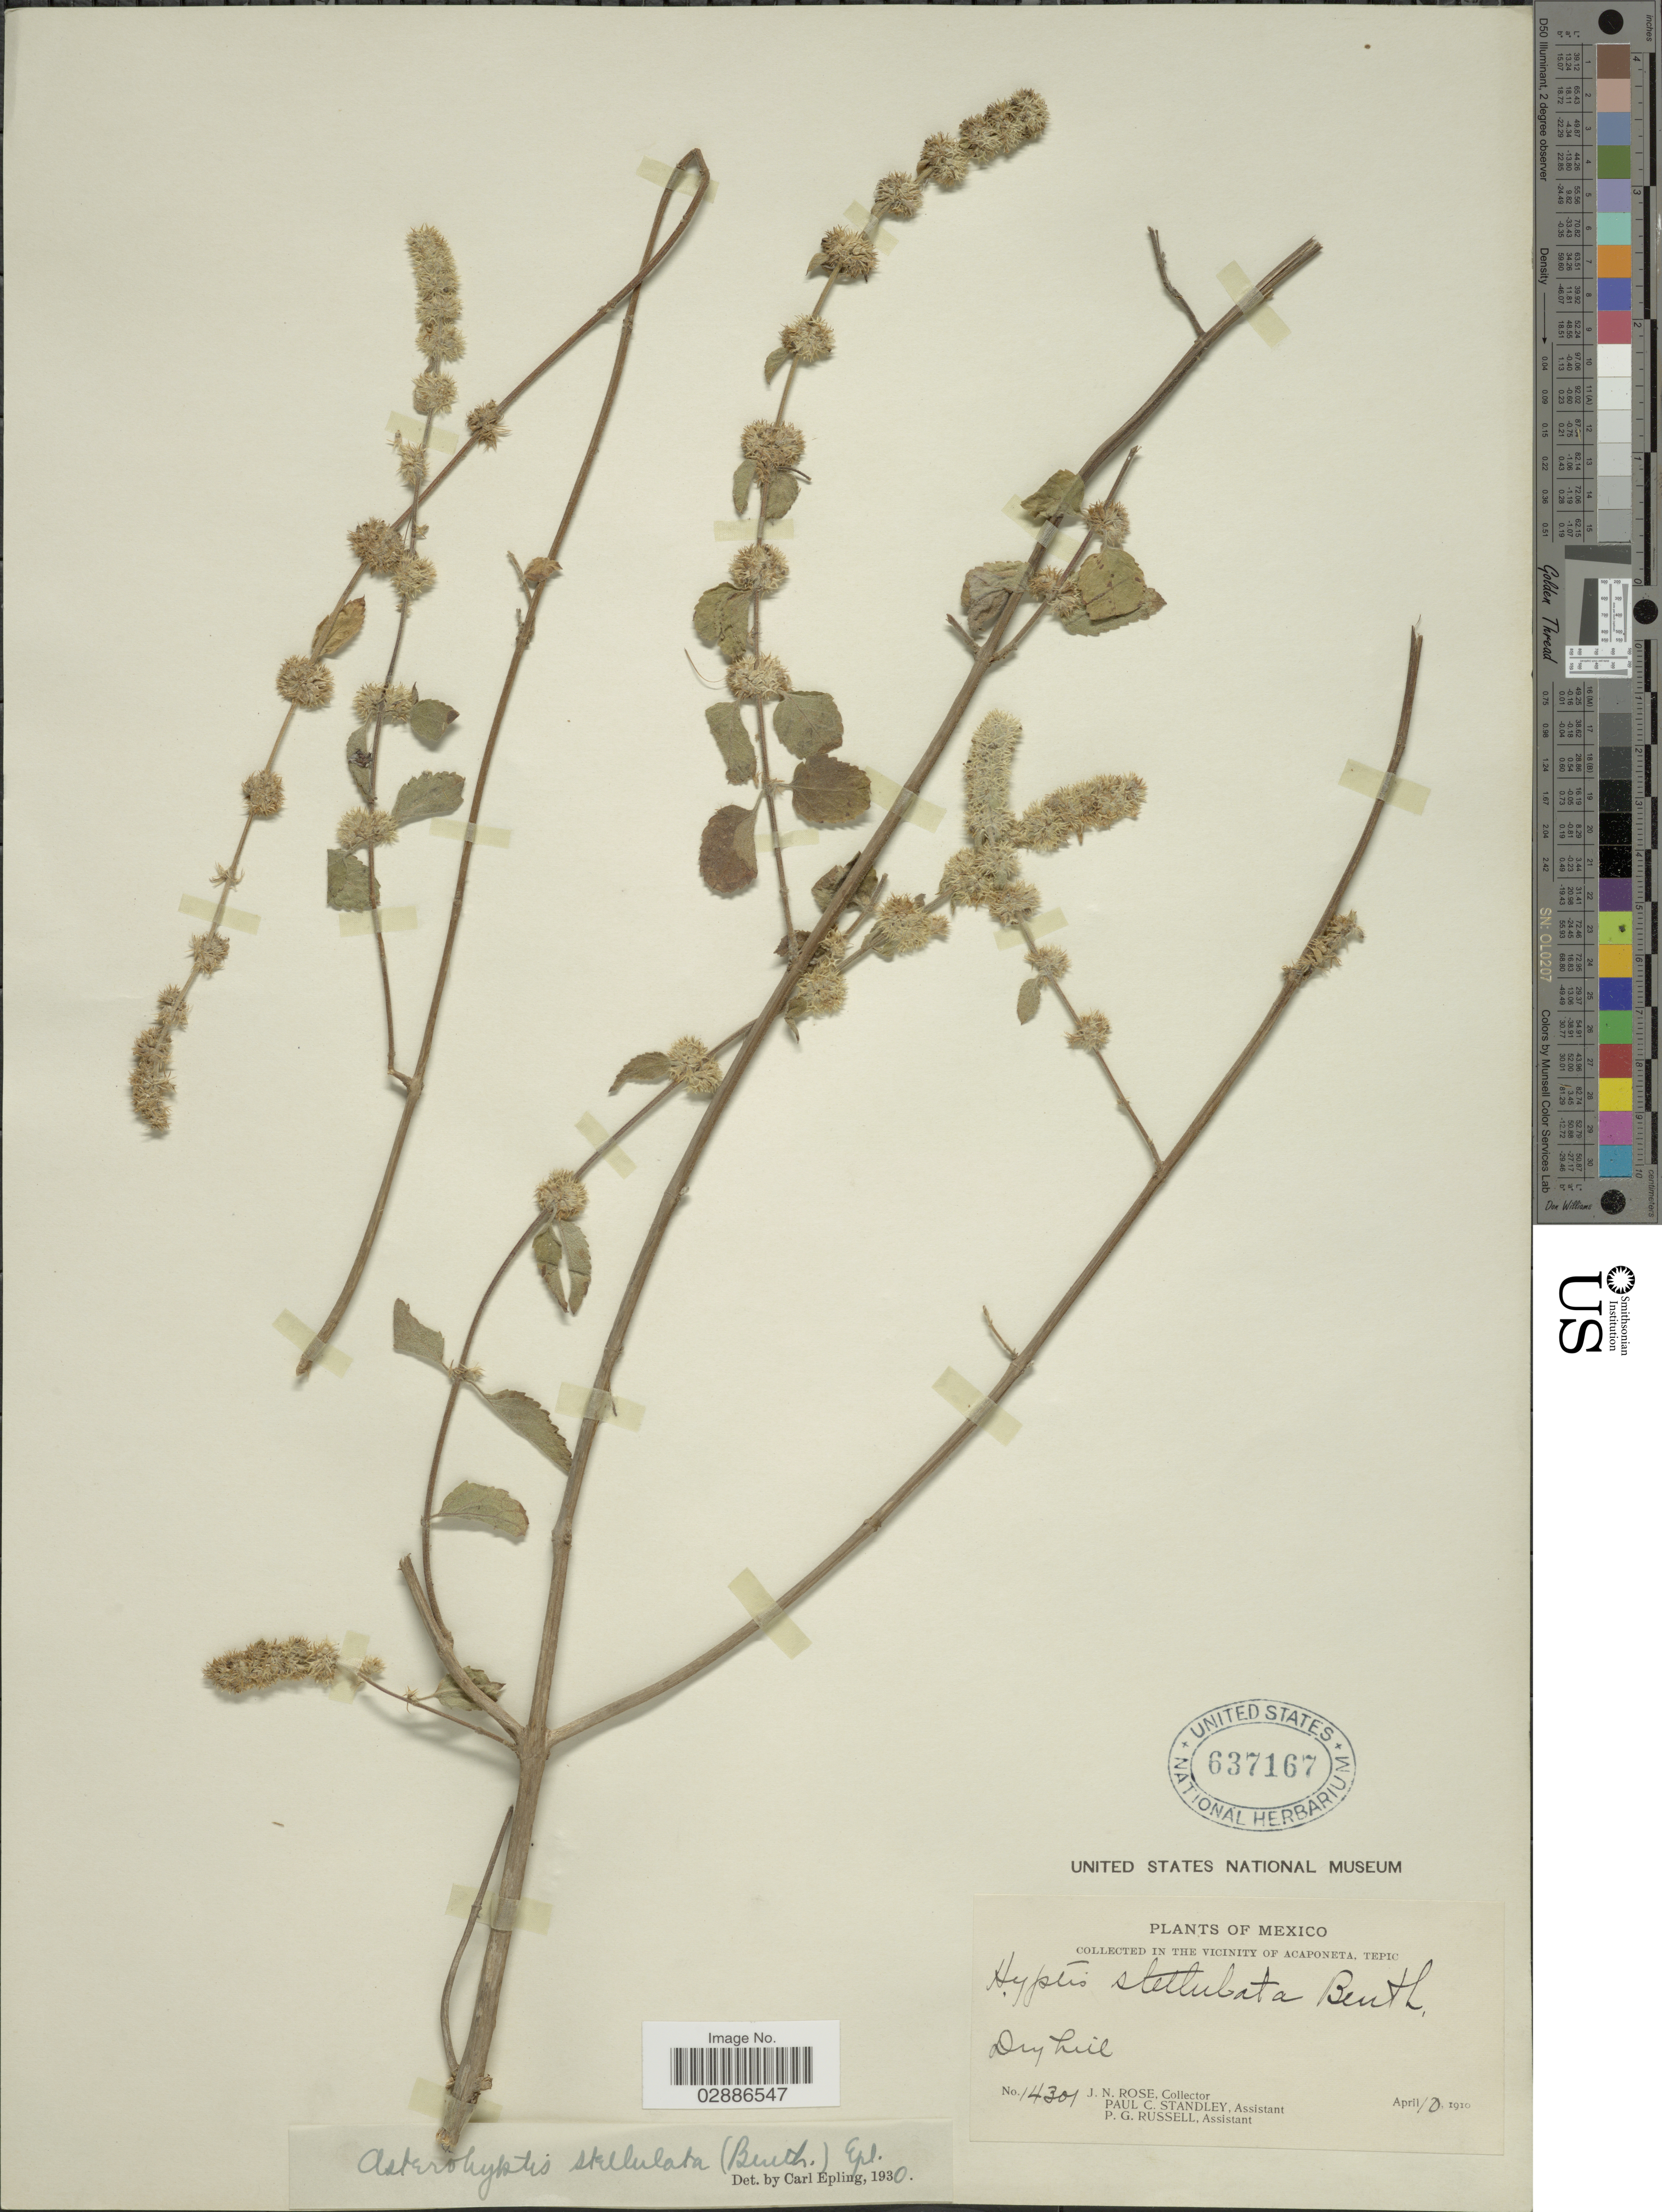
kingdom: Plantae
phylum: Tracheophyta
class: Magnoliopsida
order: Lamiales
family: Lamiaceae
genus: Asterohyptis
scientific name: Asterohyptis stellulata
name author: (Benth.) Epling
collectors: J. N. Rose, P. C. Standley & P. G. Russell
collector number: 14301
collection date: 1910-04-10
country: Mexico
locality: In The Vicinity of Acaponeta, Tepic.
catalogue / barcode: US 637167